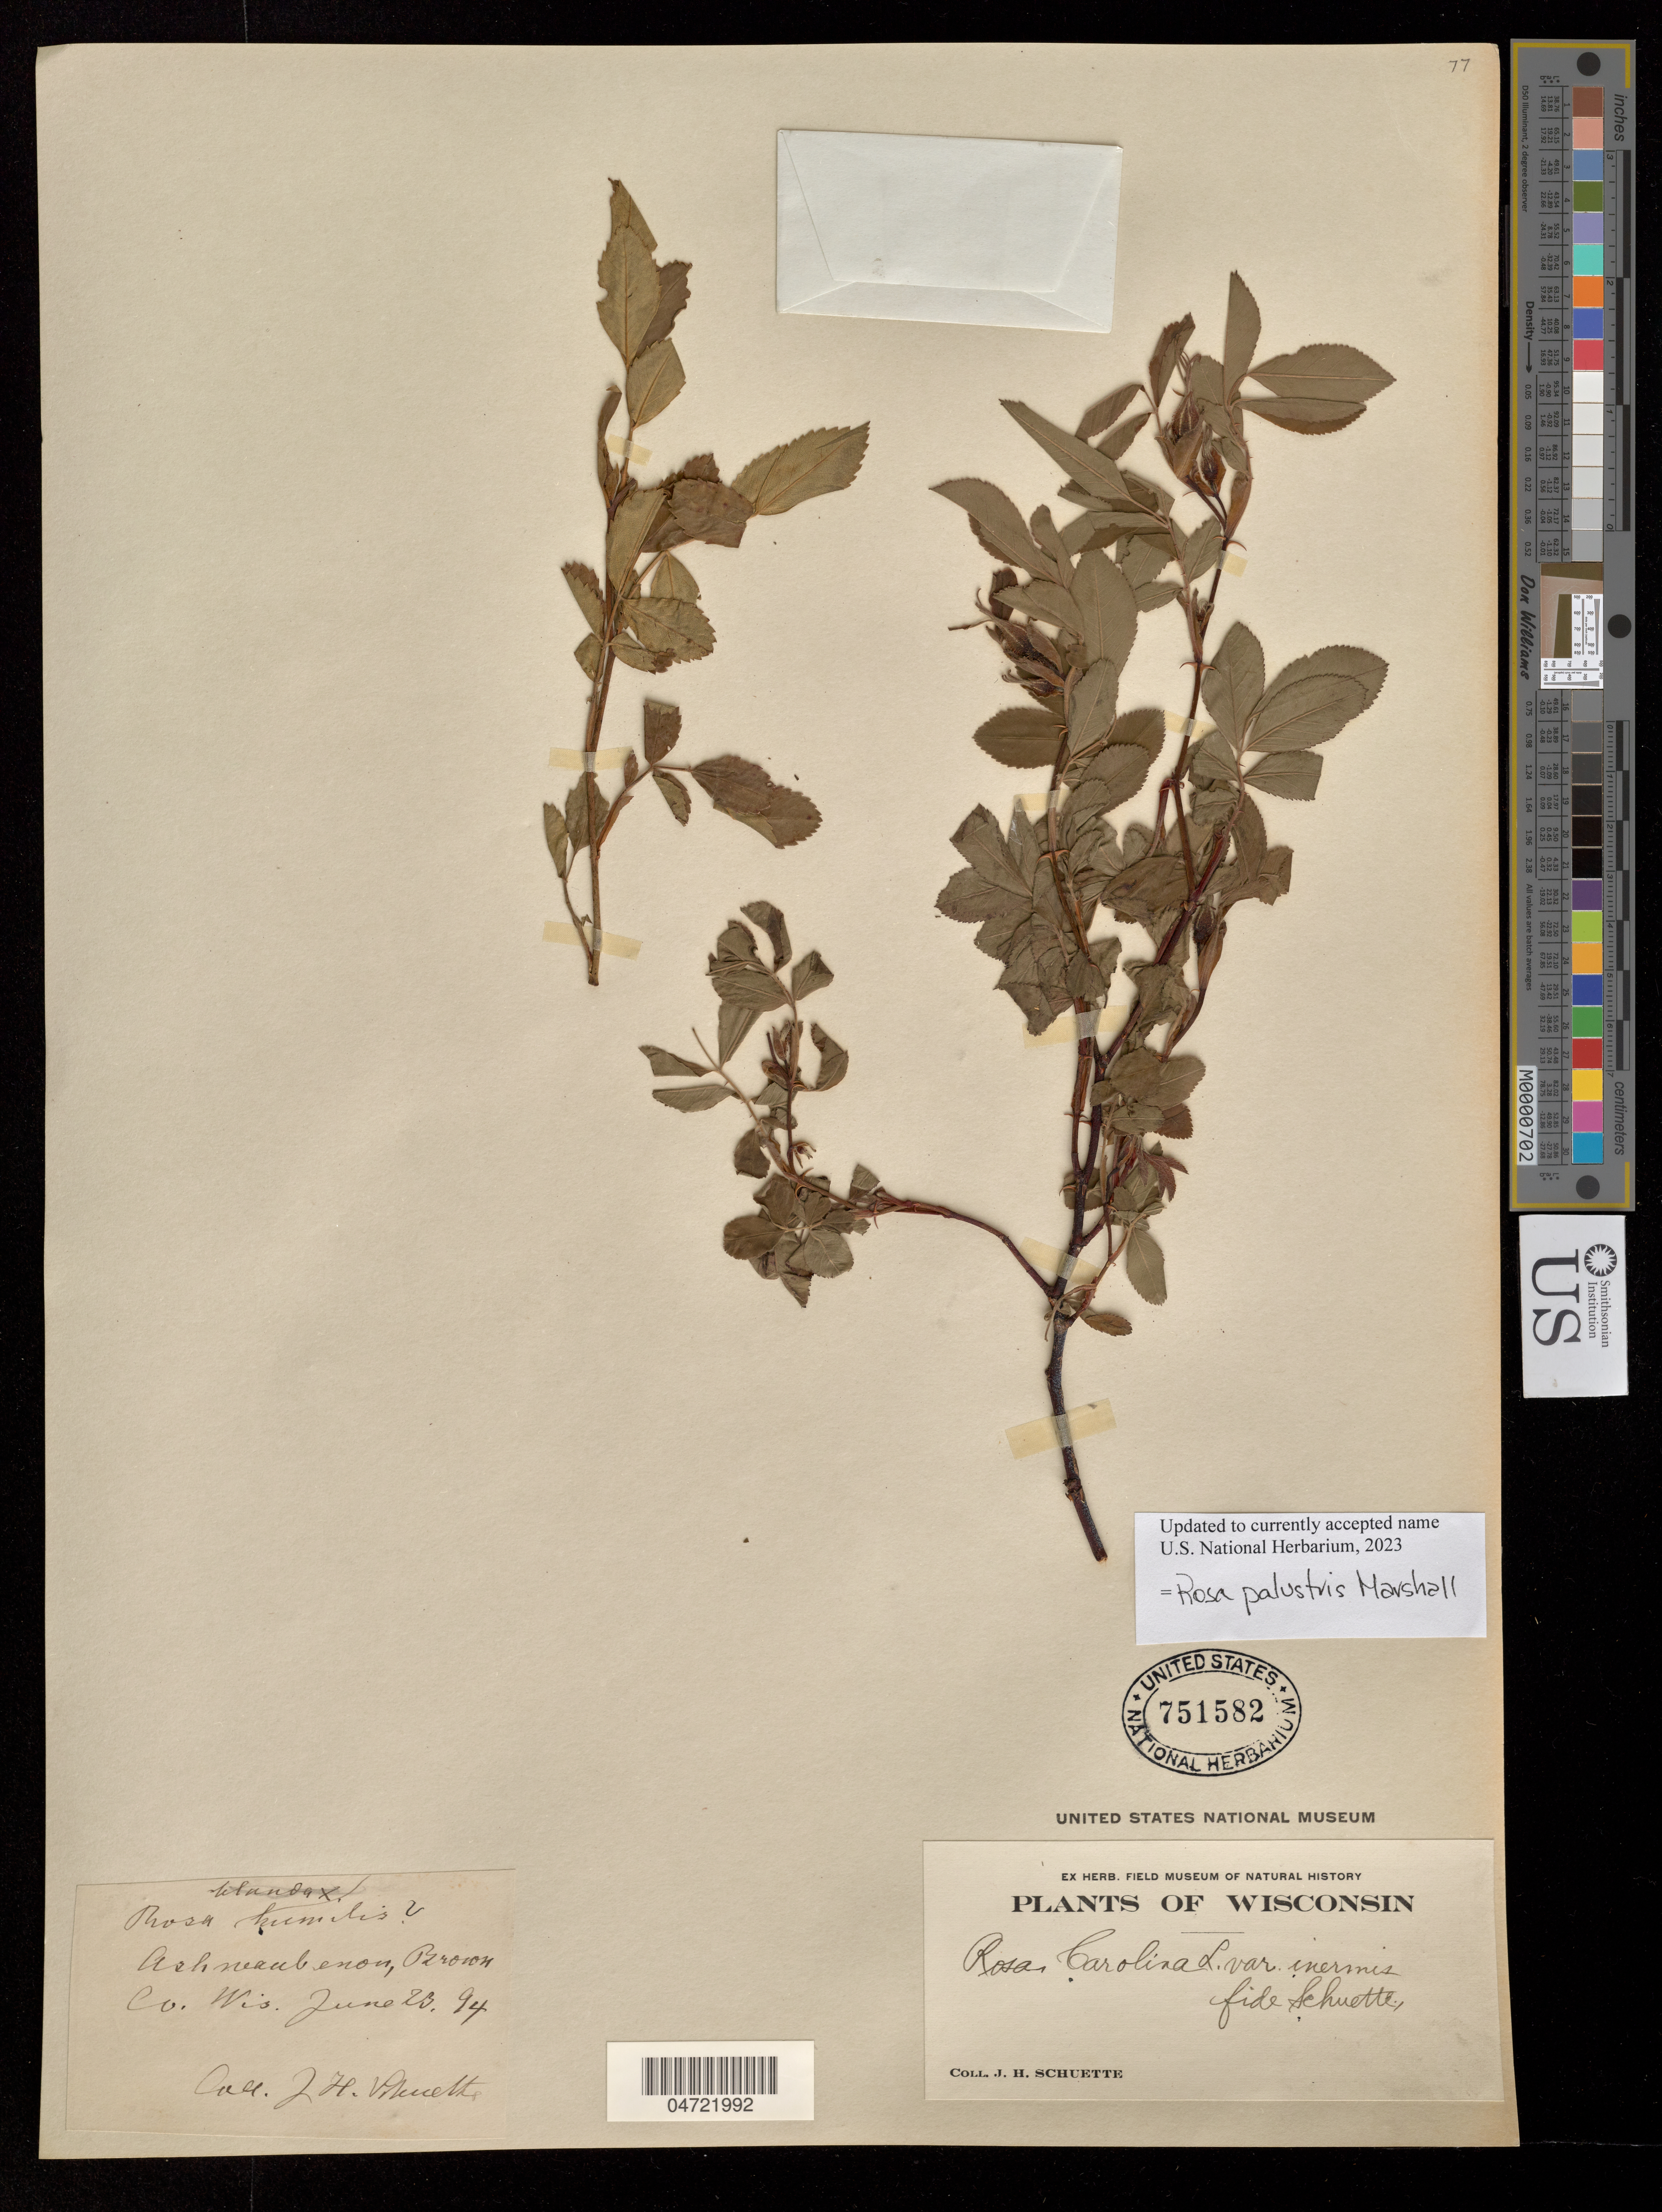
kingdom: Plantae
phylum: Tracheophyta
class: Magnoliopsida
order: Rosales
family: Rosaceae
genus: Rosa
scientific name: Rosa palustris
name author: Marshall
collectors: J. Schuette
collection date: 1894-06-23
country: United States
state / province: Wisconsin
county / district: Brown County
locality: Ashwaubenon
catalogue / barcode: US 751582